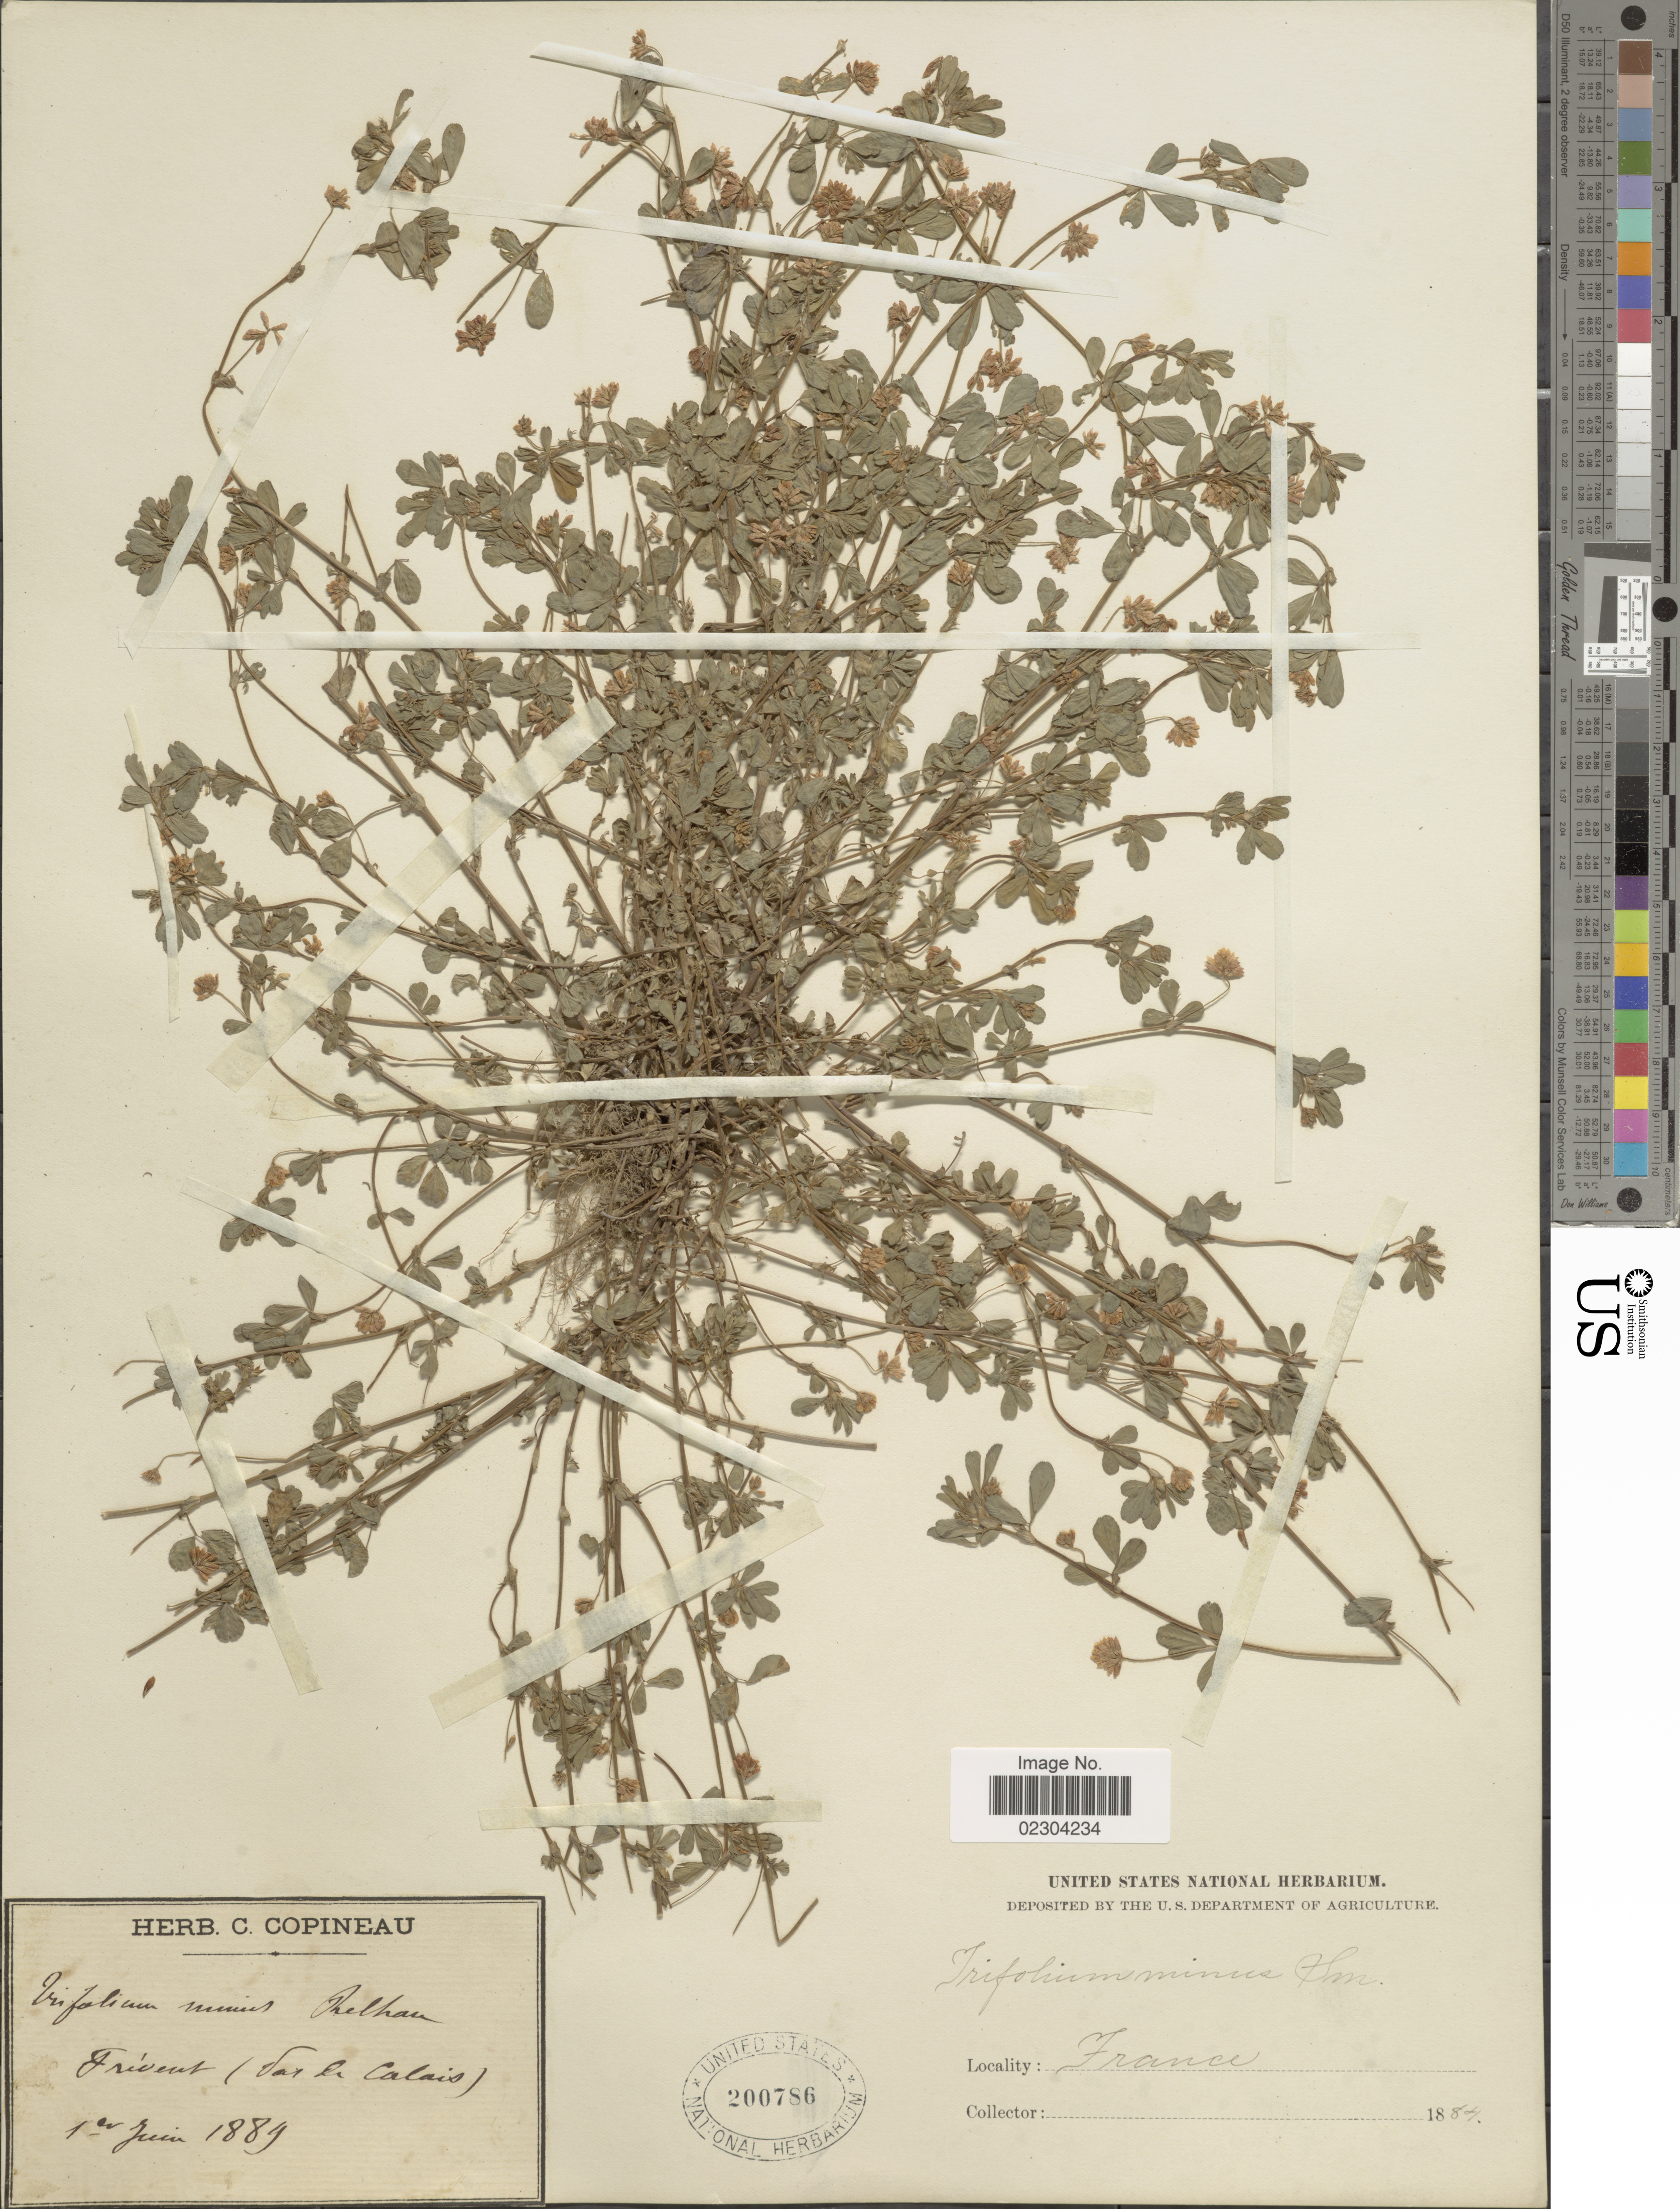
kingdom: Plantae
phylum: Tracheophyta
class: Magnoliopsida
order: Fabales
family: Fabaceae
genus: Trifolium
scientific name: Trifolium minus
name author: Sm.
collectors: ex herb. C. Copineau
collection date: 1889-06-01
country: France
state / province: Hauts-de-France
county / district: Pas-de-Calais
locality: Frévent (Pas de Calais)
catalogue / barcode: US 200786